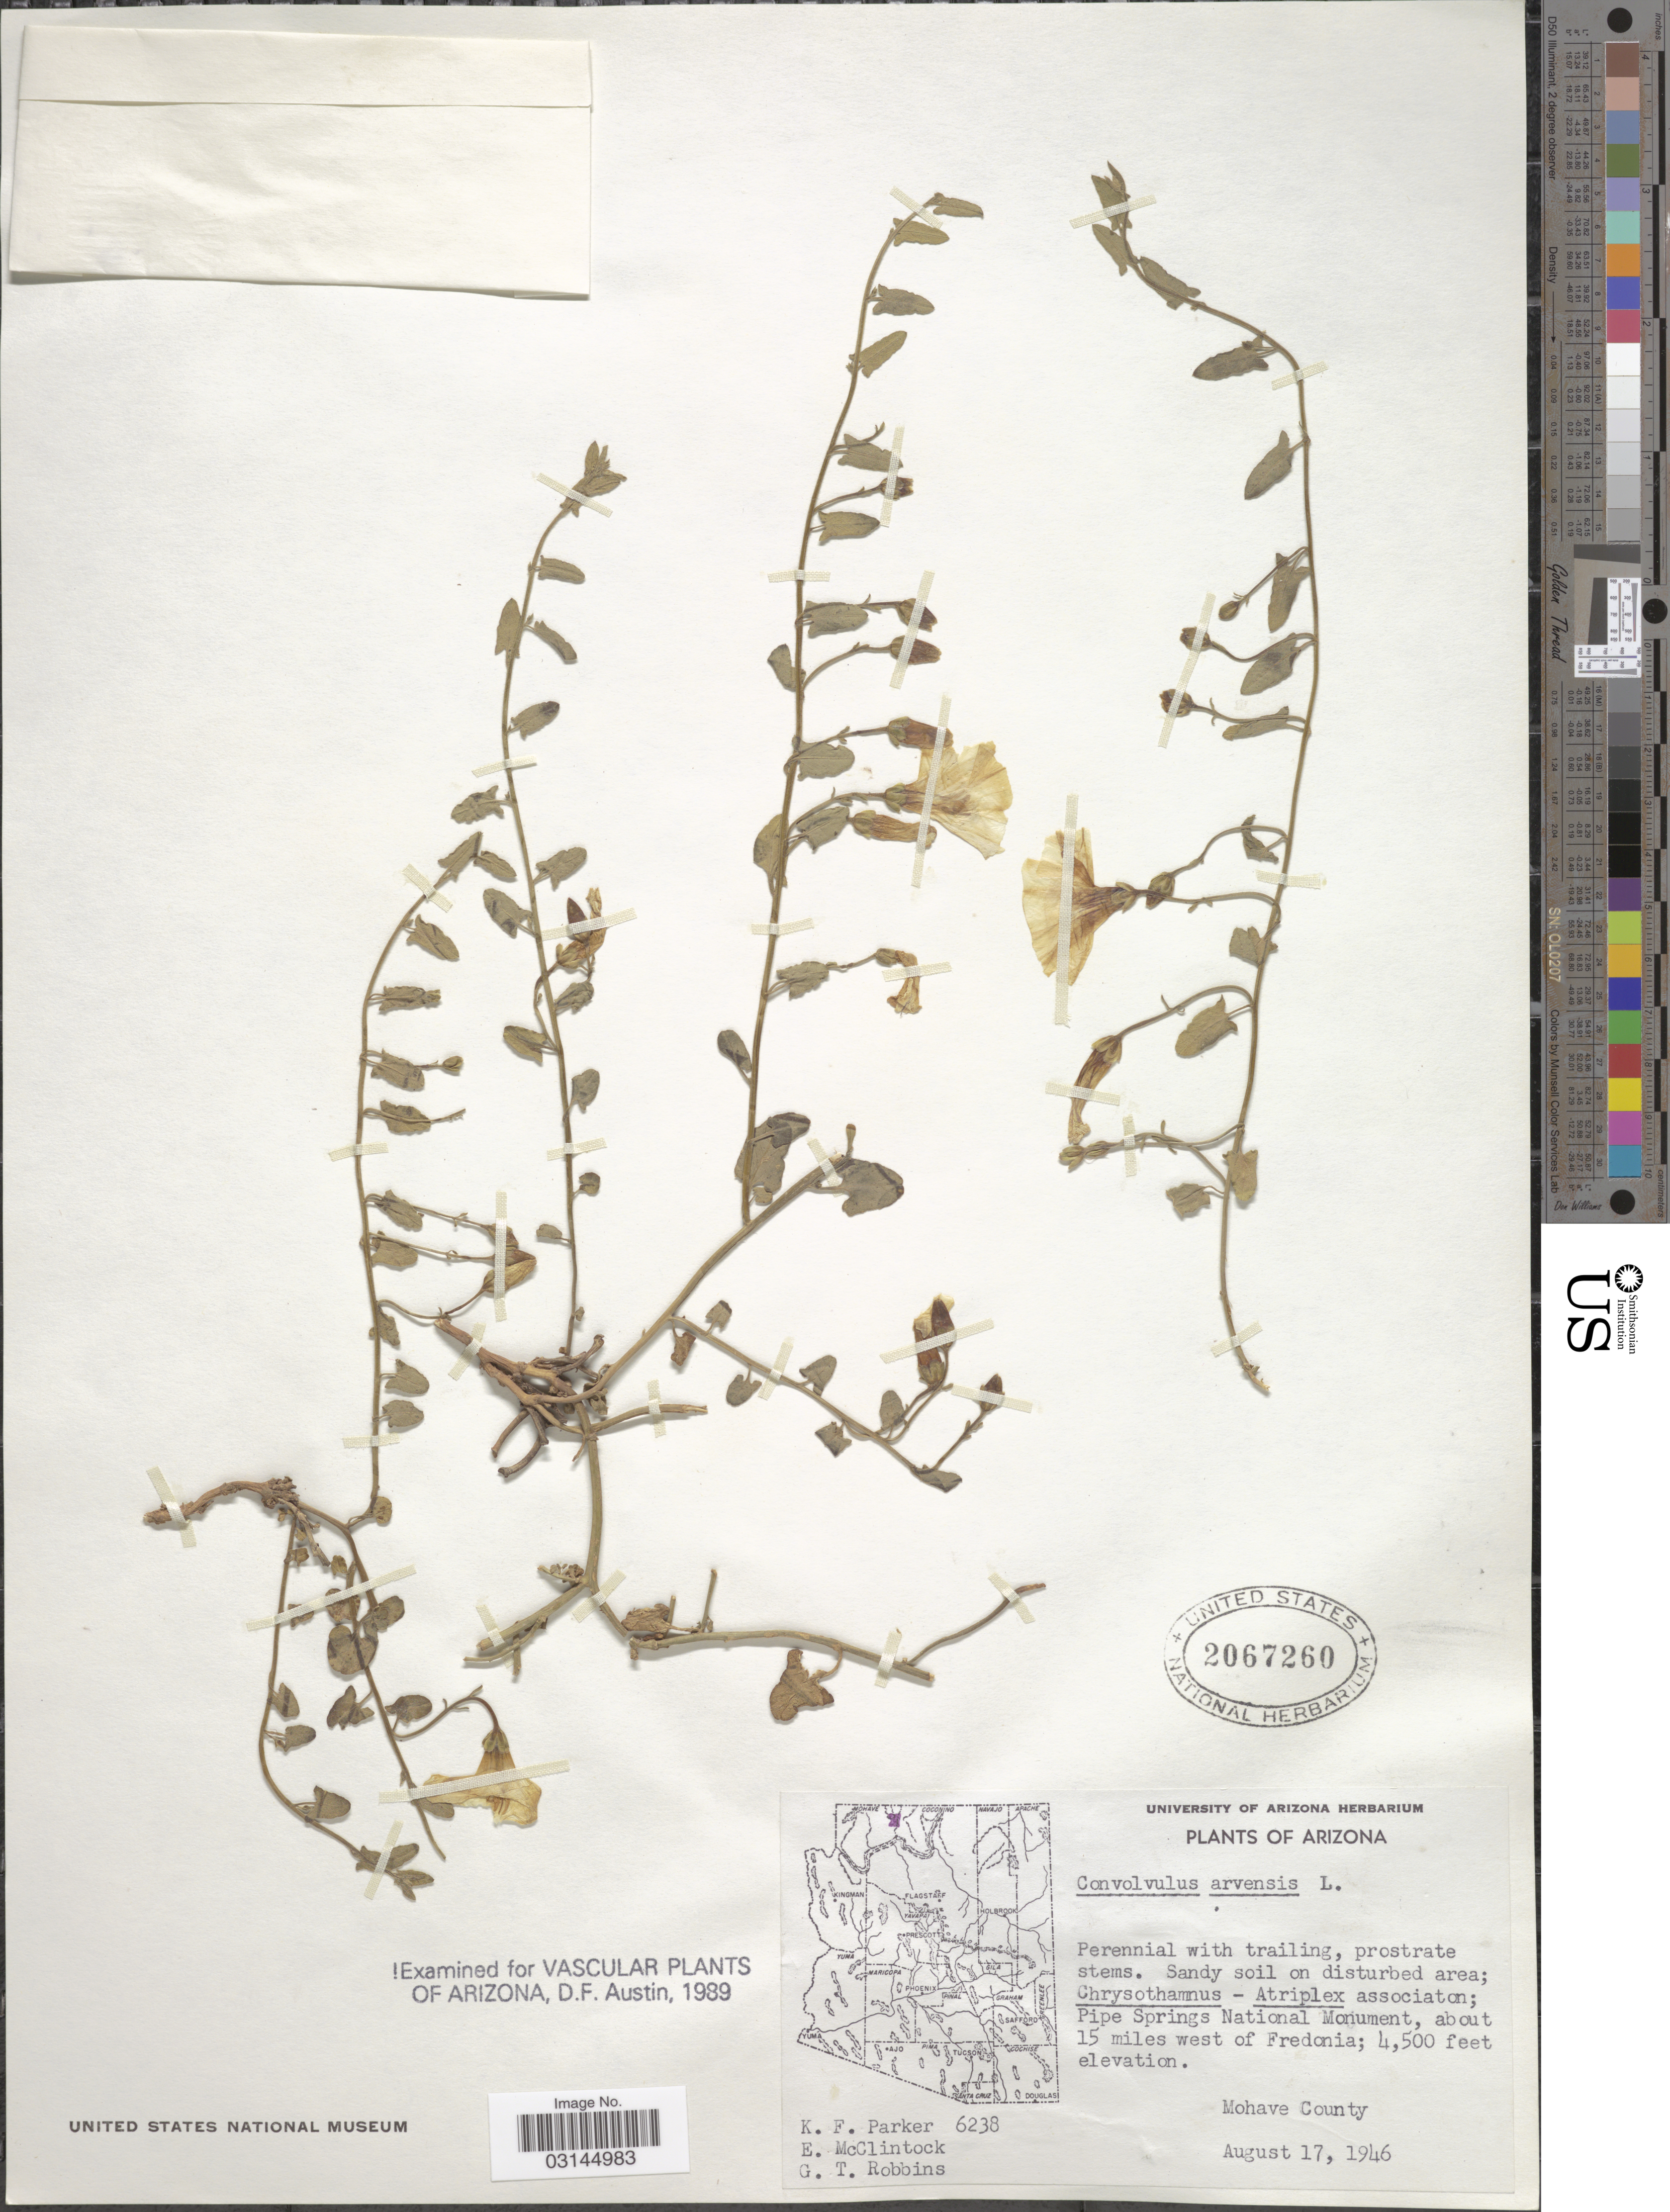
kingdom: Plantae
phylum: Tracheophyta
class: Magnoliopsida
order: Solanales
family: Convolvulaceae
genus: Convolvulus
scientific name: Convolvulus arvensis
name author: L.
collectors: K. F. Parker, E. McClintock & G. T. Robbins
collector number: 6238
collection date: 1946-08-17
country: United States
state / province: Arizona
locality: Pipe Springs National Monument, about 15 miles west of Fredonia. Mohave County.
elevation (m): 1372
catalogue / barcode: US 2067260